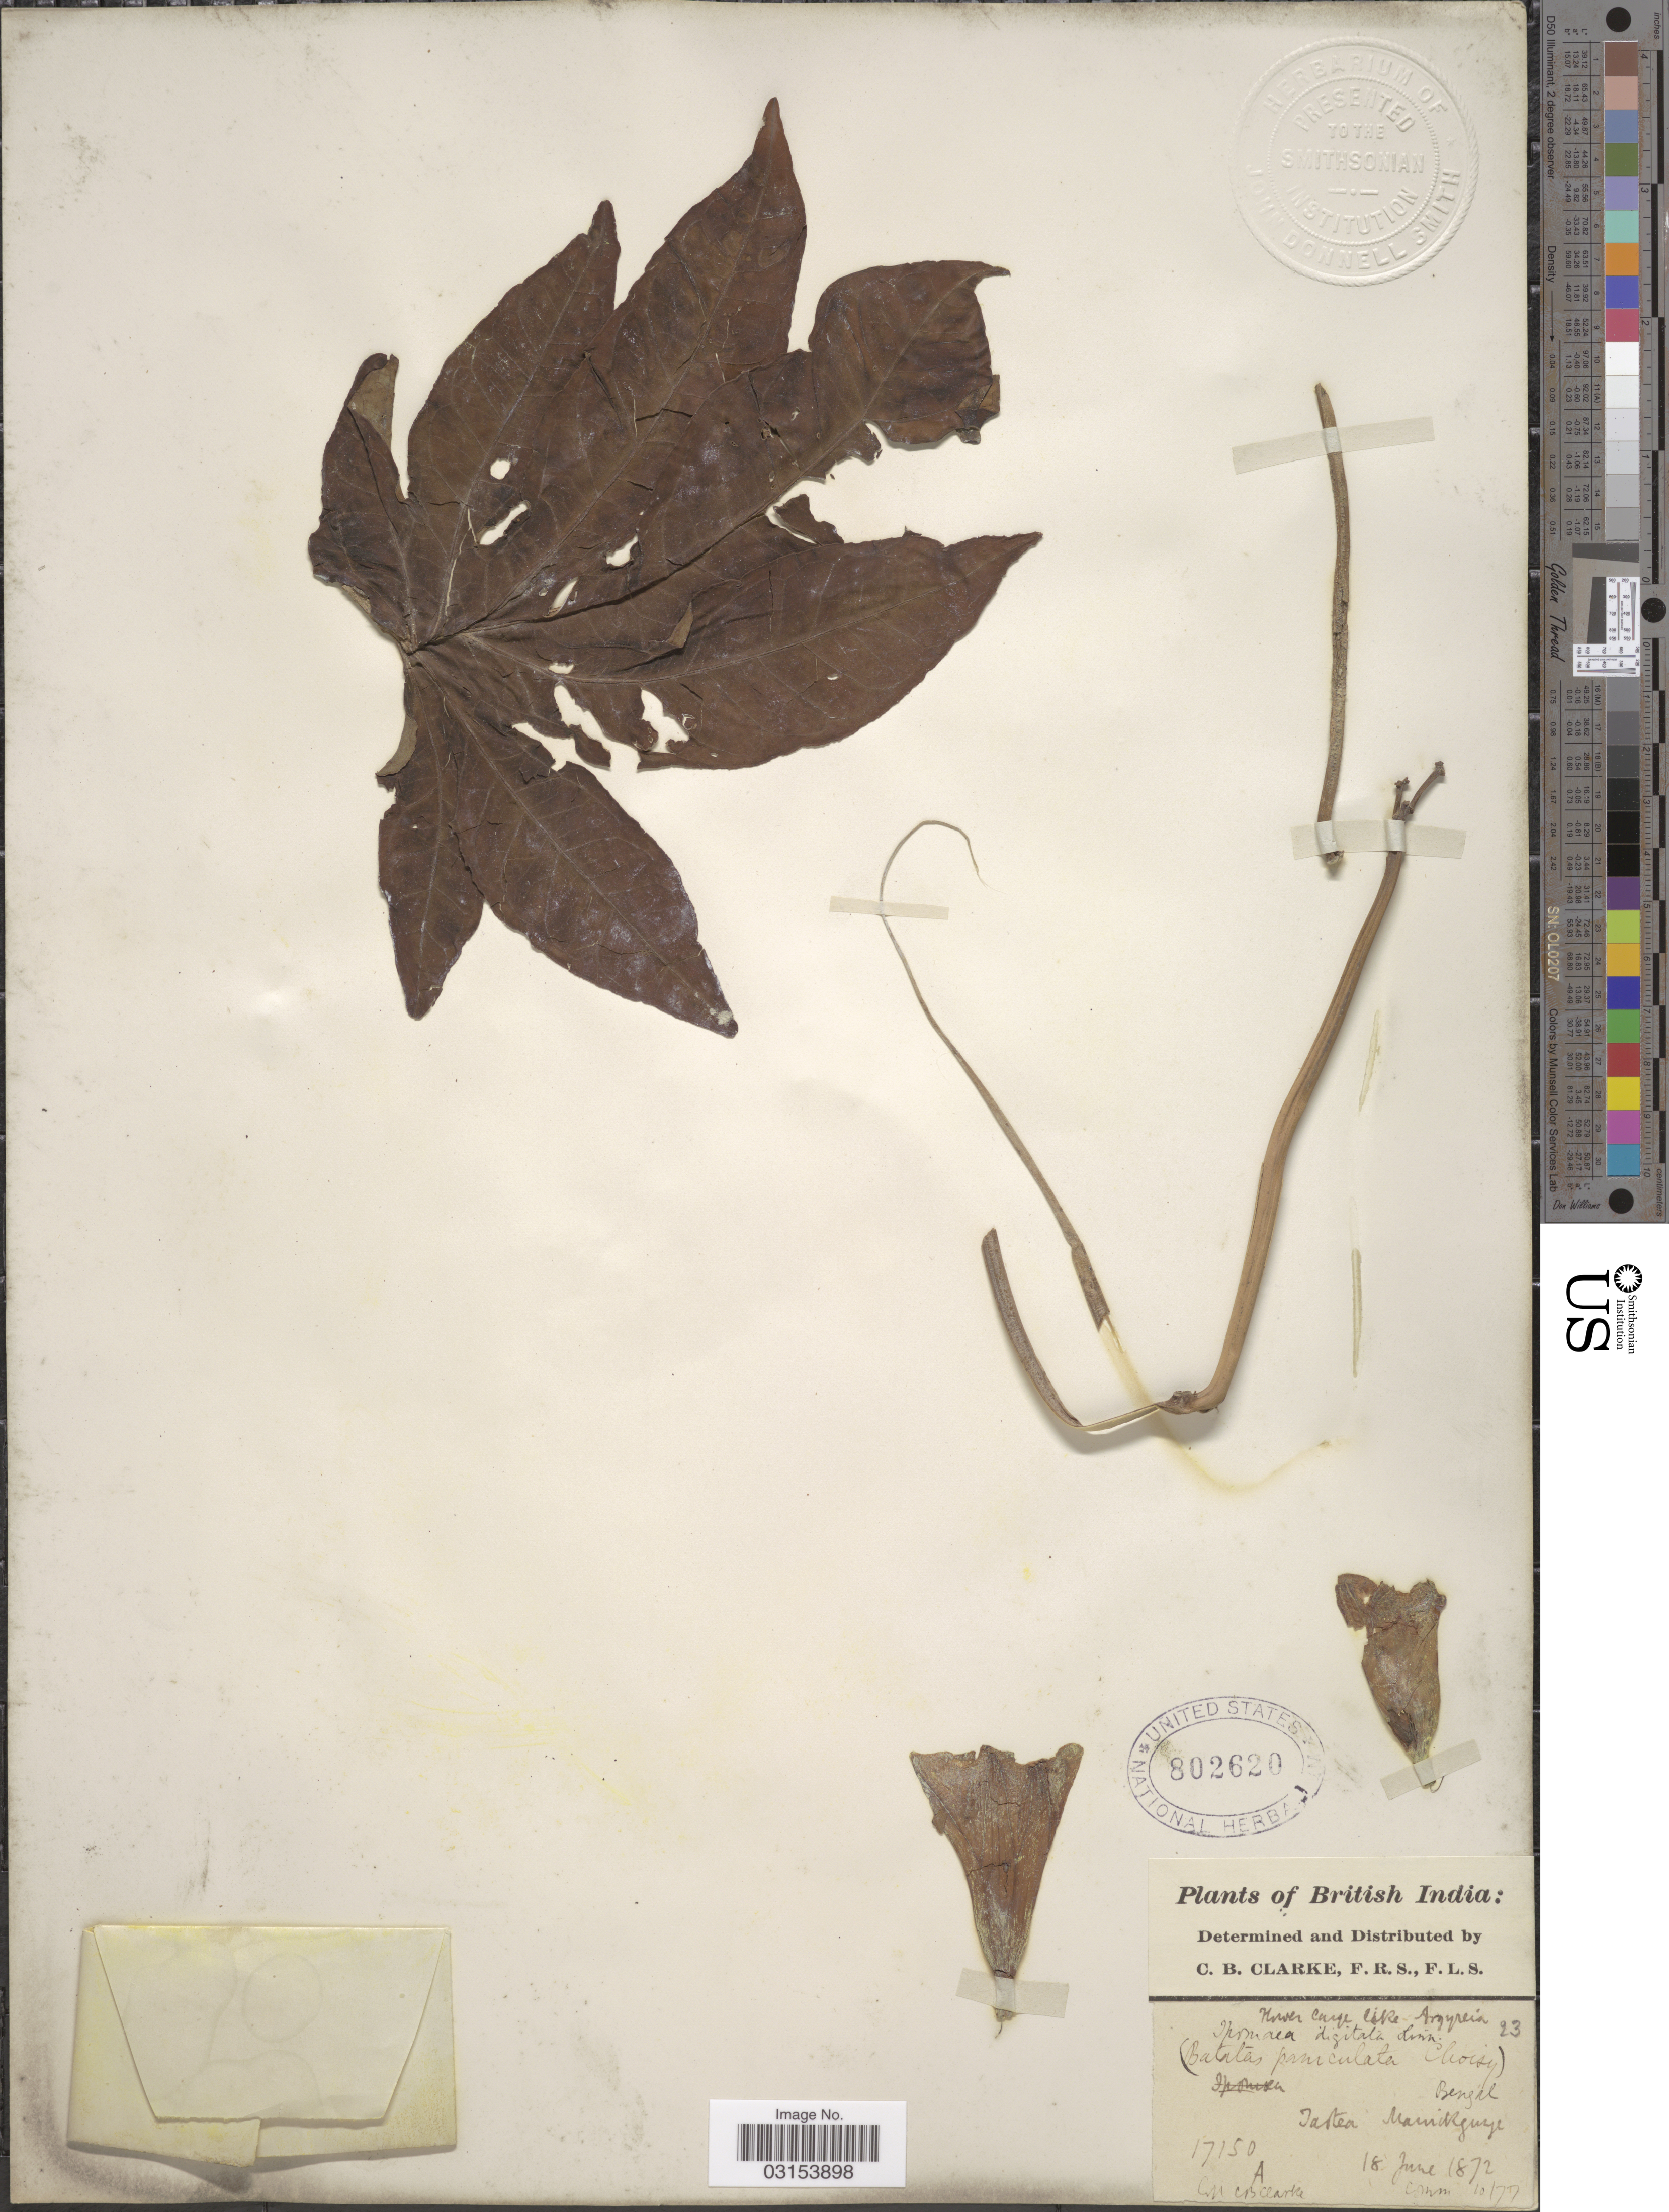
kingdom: Plantae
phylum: Tracheophyta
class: Magnoliopsida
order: Solanales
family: Convolvulaceae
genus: Ipomoea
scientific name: Ipomoea digitata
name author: L.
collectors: C. B. Clarke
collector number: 17150A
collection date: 1872-06-18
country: India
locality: British India. Bengal. Tatea Manirenze [interpreted].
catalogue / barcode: US 802620